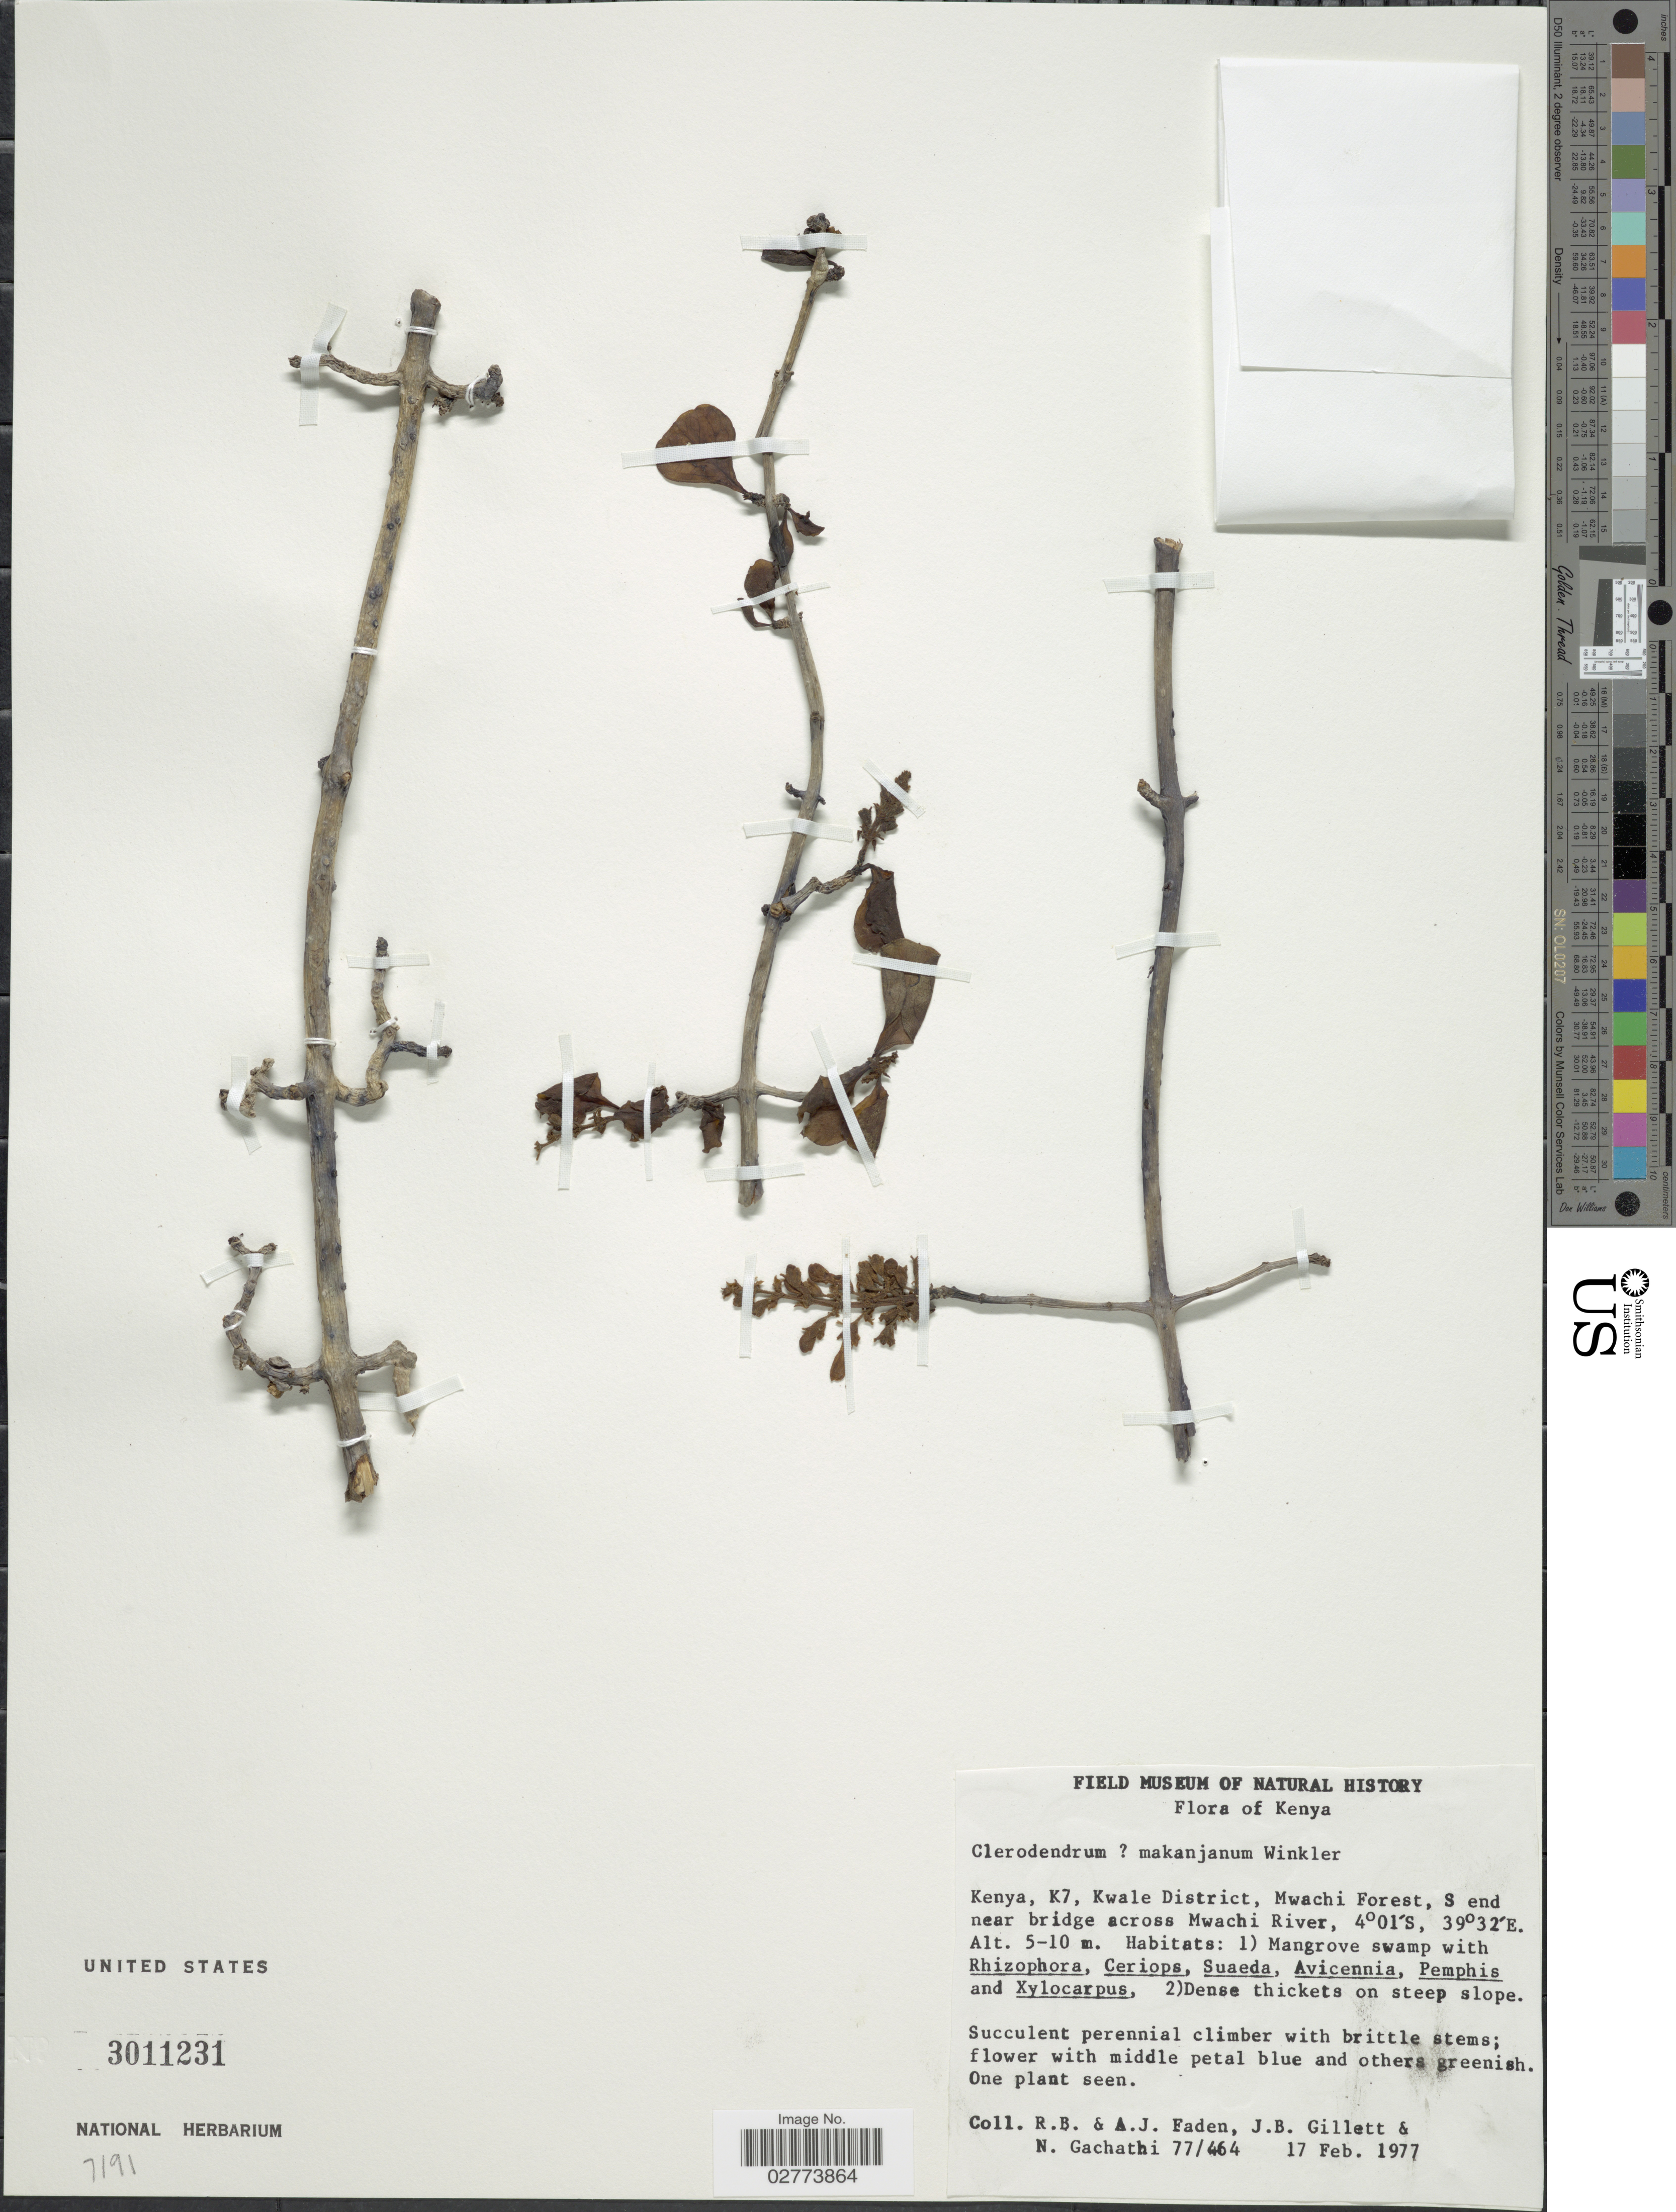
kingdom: Plantae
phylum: Tracheophyta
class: Magnoliopsida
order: Lamiales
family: Lamiaceae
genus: Clerodendrum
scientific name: Clerodendrum makanjanum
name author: H.J.P. Winkl.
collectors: R. B. Faden, A. J. Faden, J. B. Gillett & N. Gachathi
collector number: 77/464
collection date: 1977-02-17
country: Kenya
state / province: Kwale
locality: K7, Mwachi Forest, S end near bridge across Mwachi River.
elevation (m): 5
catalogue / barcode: US 3011231